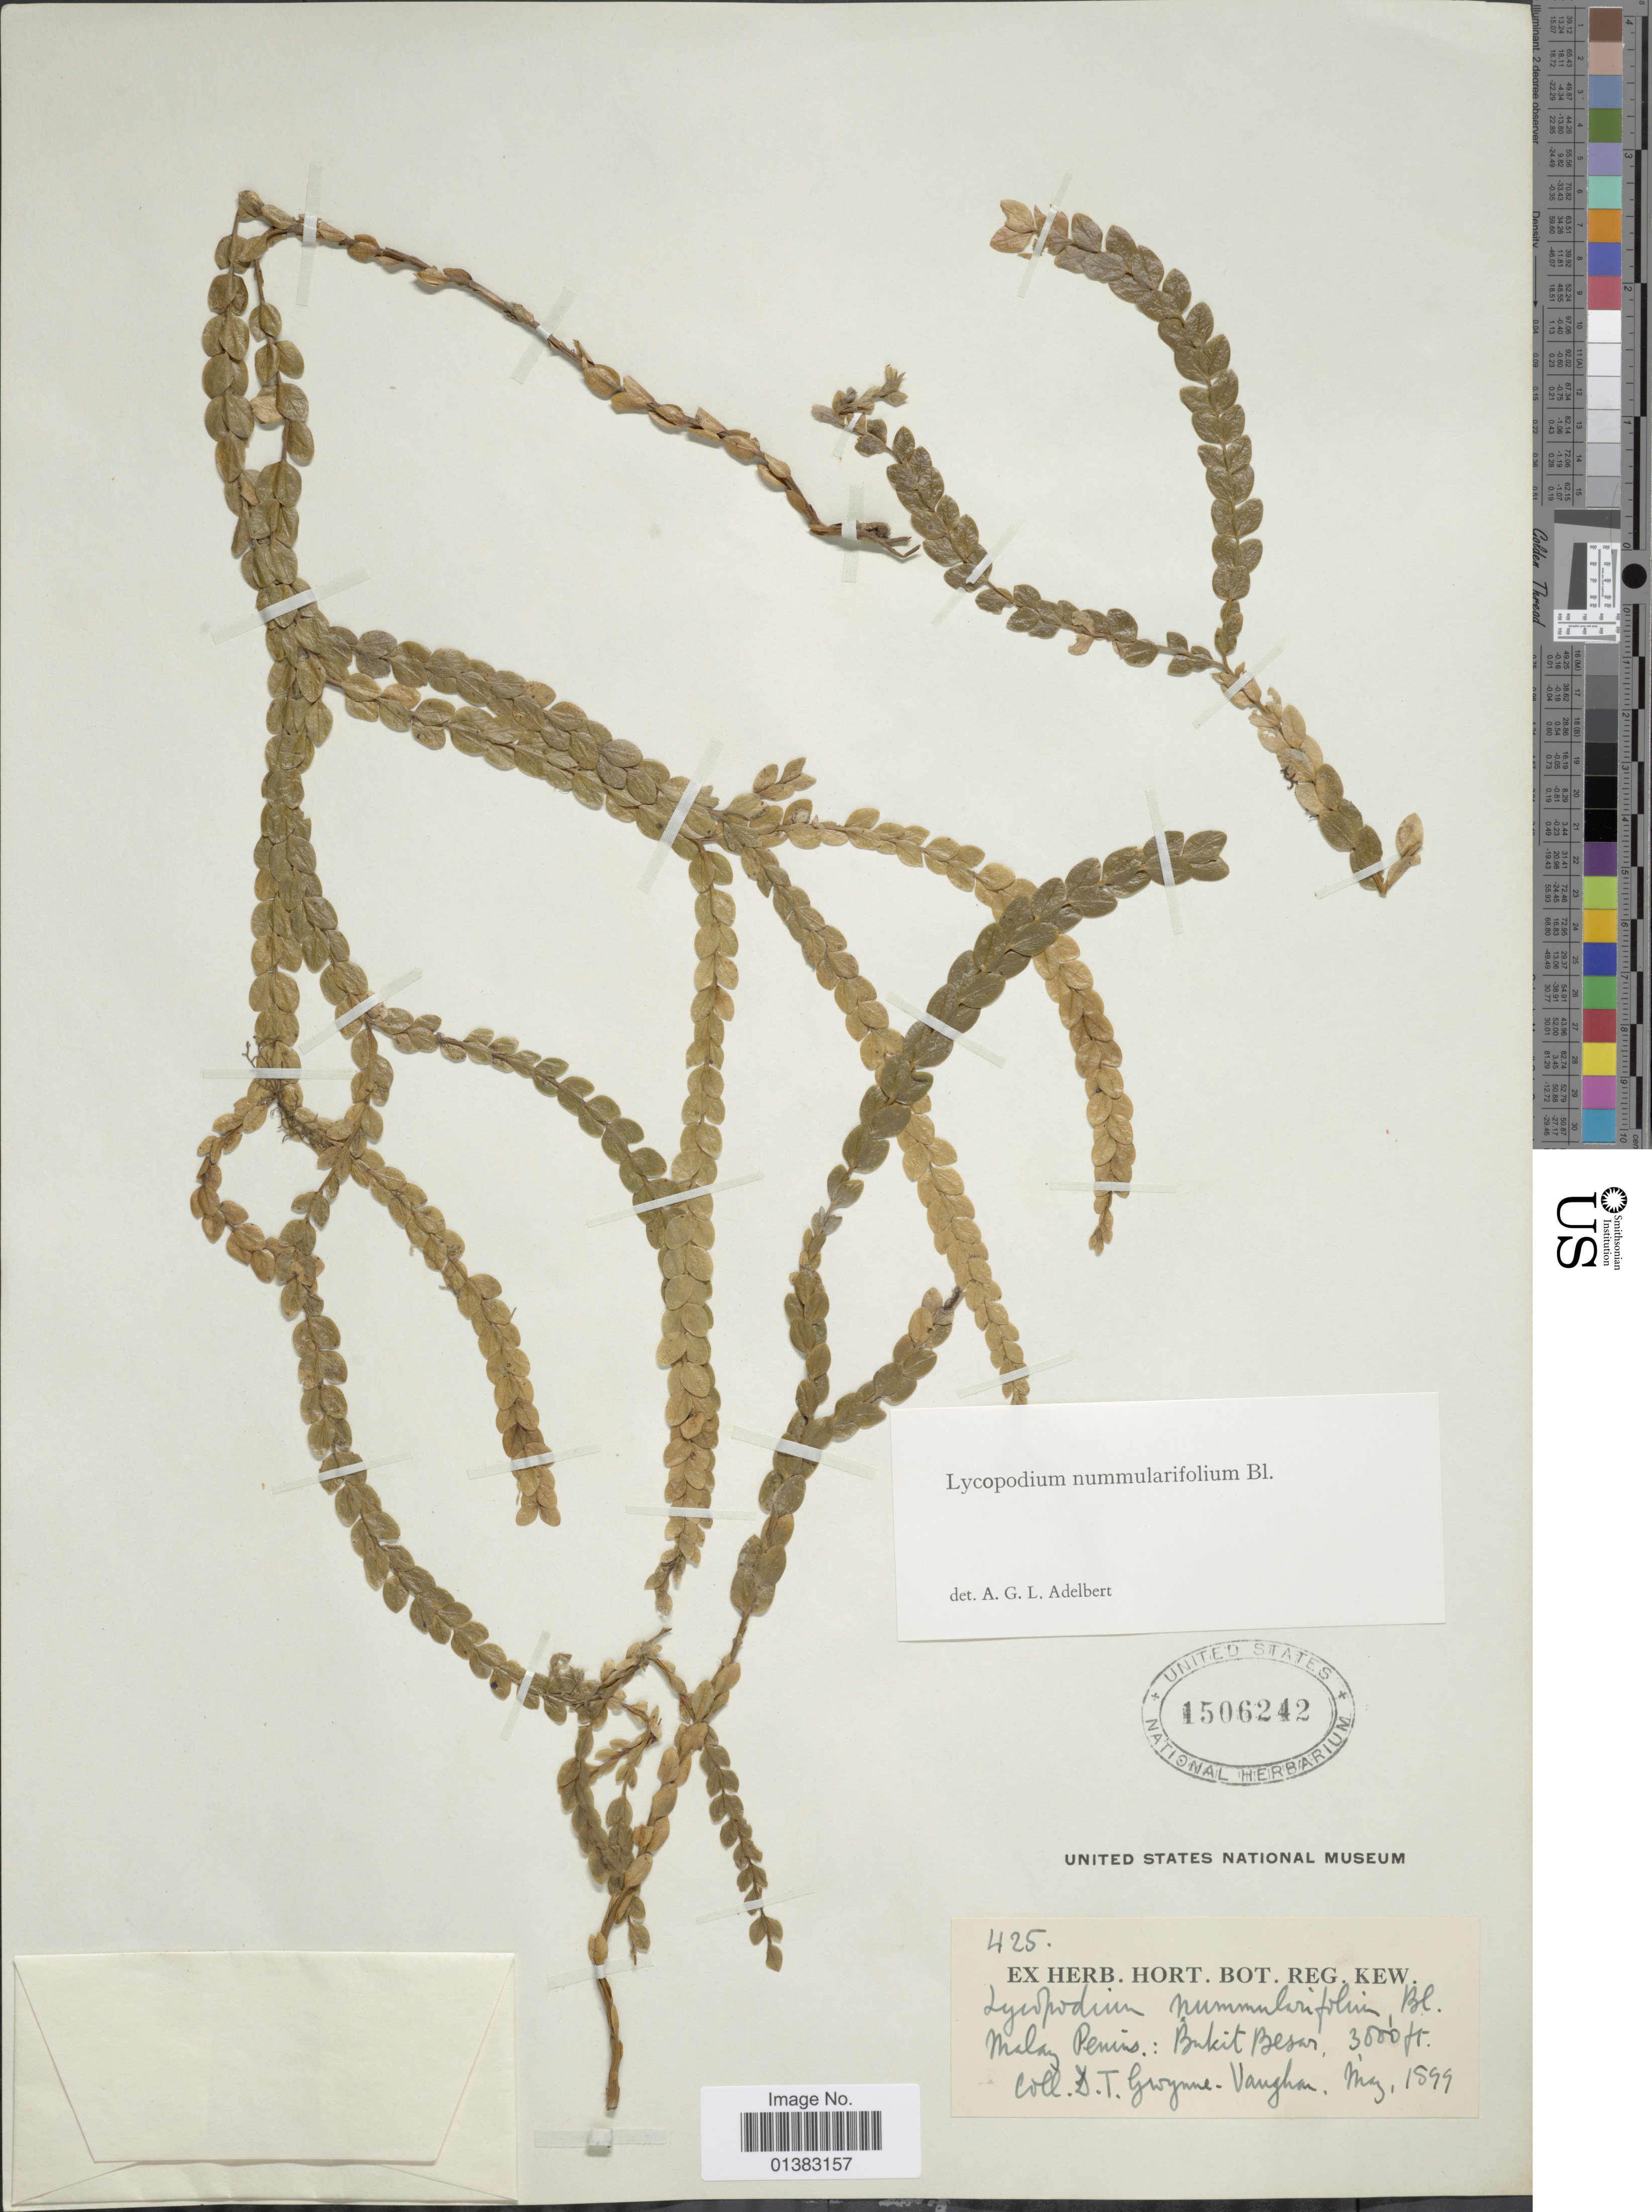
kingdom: Plantae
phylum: Tracheophyta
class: Lycopodiopsida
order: Lycopodiales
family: Lycopodiaceae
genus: Phlegmariurus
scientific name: Phlegmariurus nummulariifolius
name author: (Blume) Ching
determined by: Field, A. R.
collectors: D. Gwynne-Vaughan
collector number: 425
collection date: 1899-05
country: Malaysia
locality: Malay Penins.: Bukit Besar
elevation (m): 914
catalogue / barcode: US 1506242